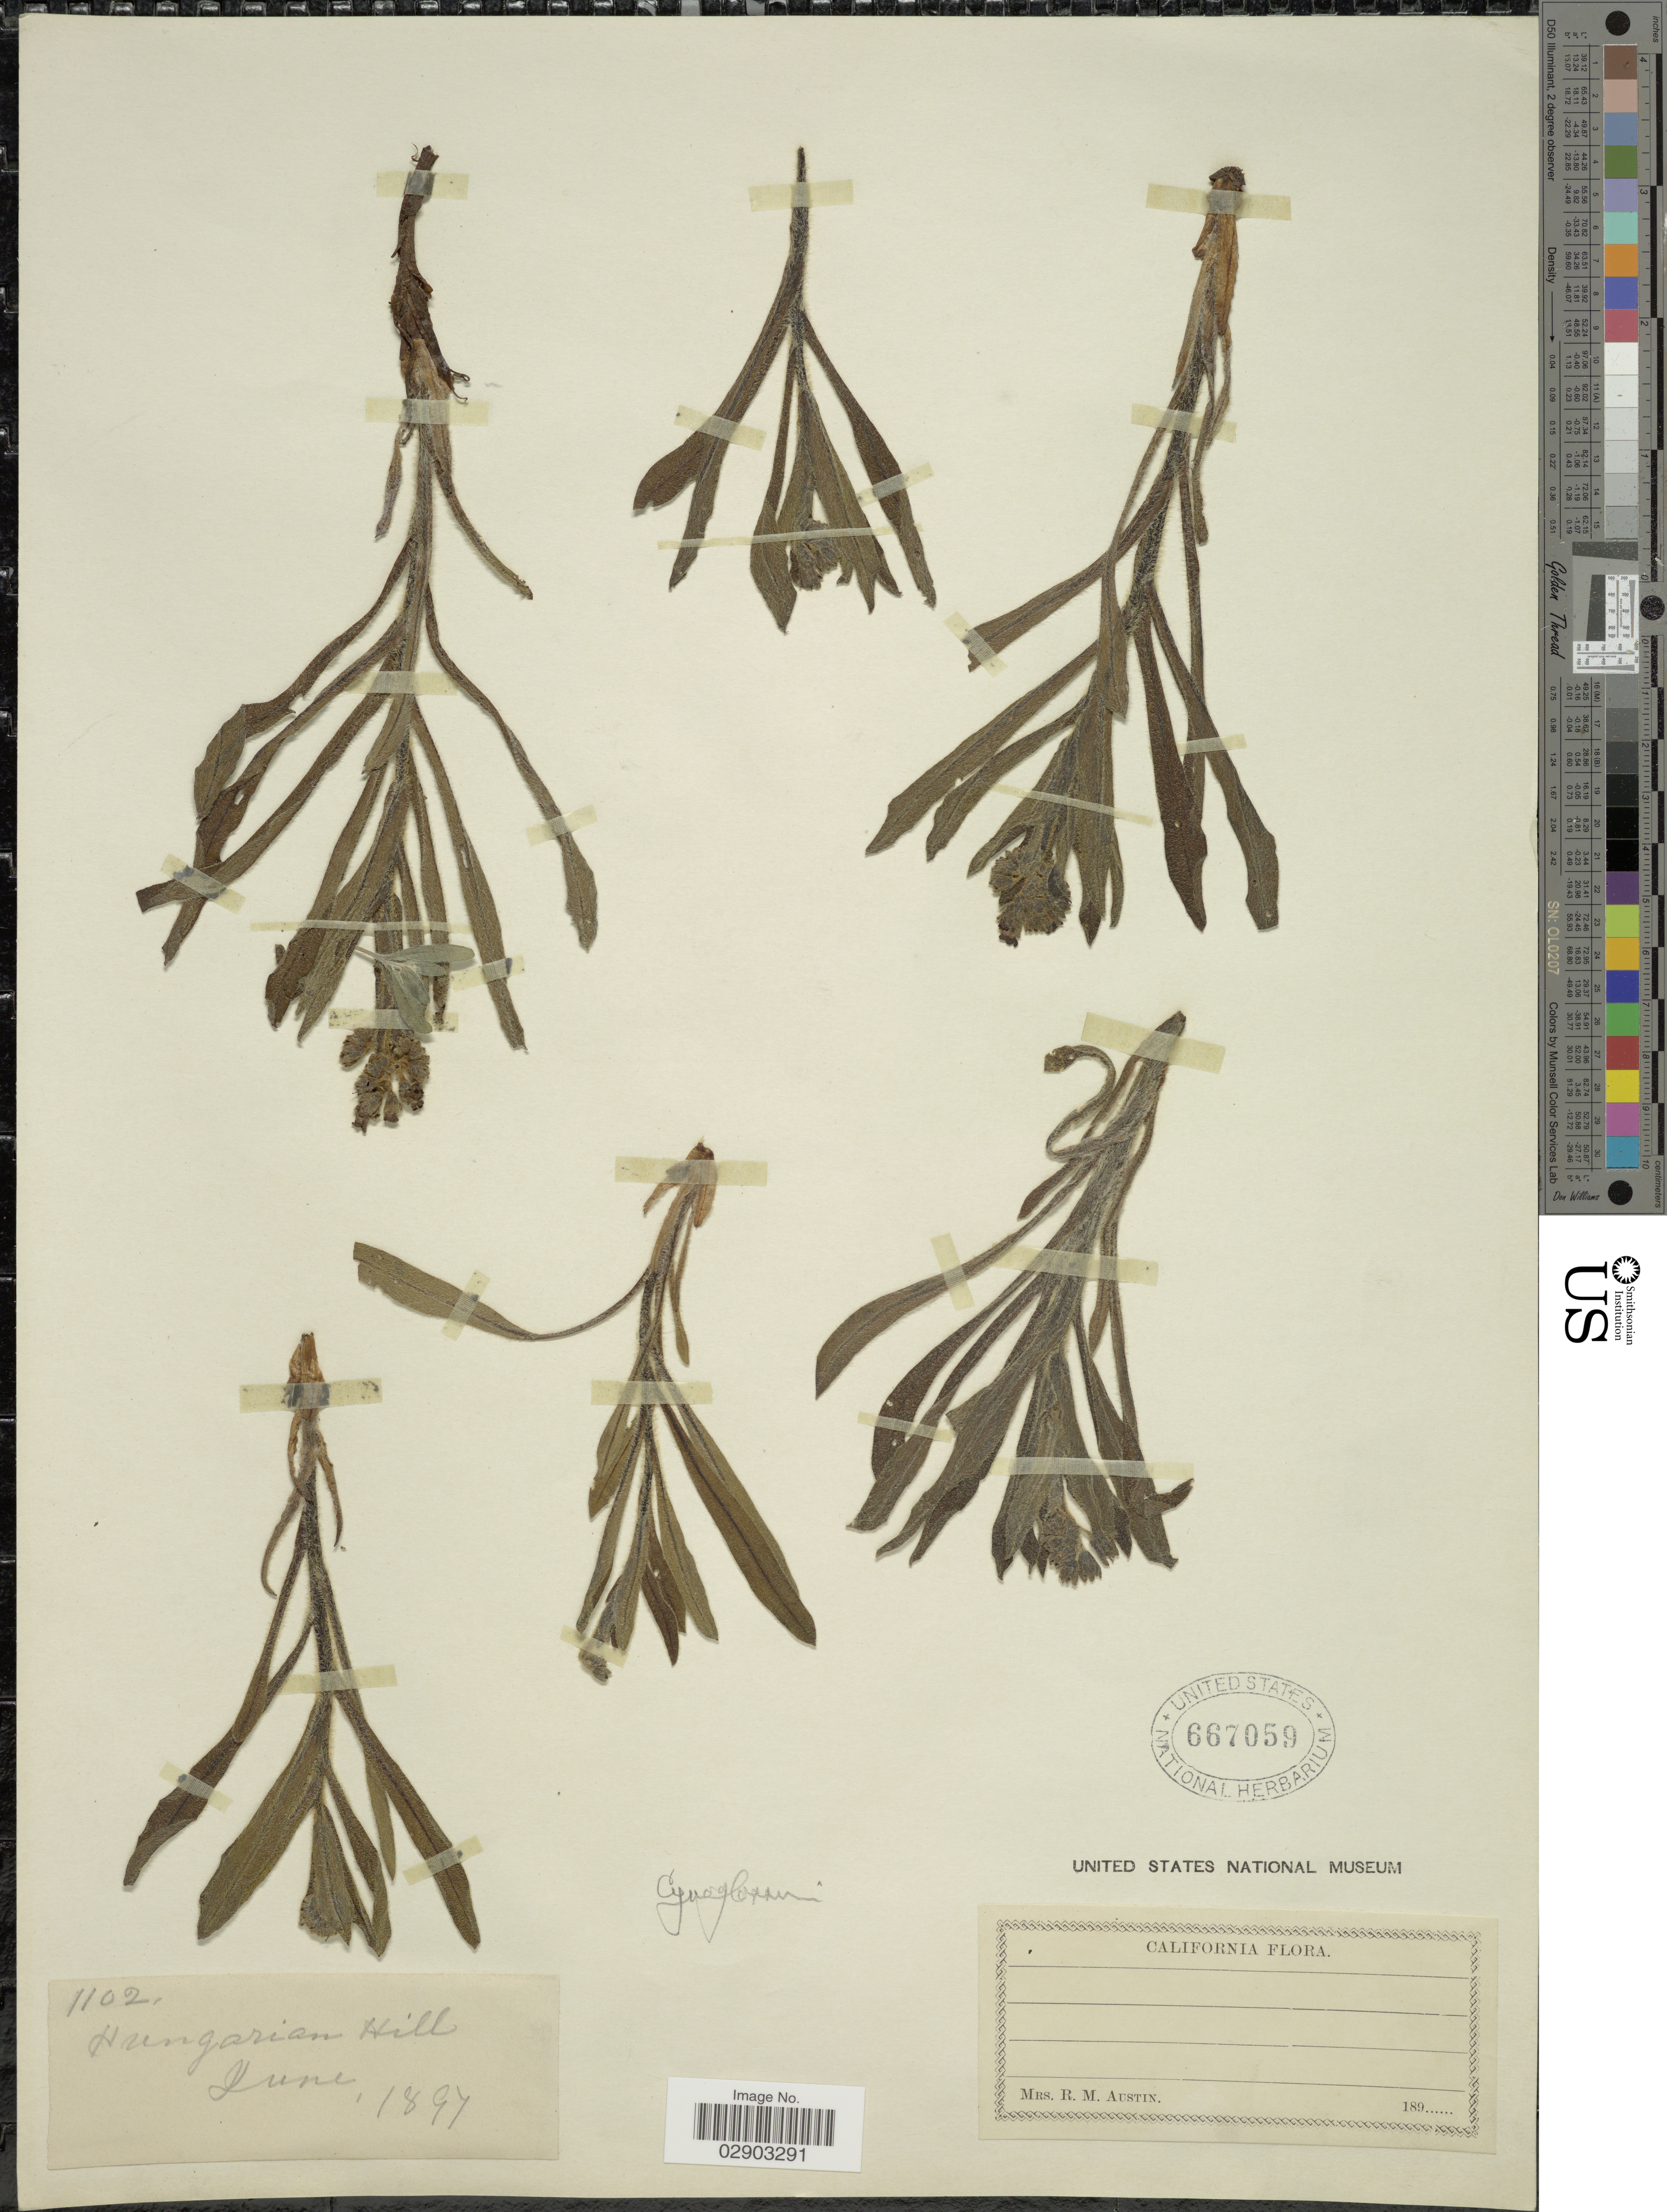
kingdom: Plantae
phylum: Tracheophyta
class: Magnoliopsida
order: Boraginales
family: Boraginaceae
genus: Cynoglossum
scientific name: Cynoglossum sp.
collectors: R. Austin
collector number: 1102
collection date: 1897-06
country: United States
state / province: California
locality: Hungarian Hill.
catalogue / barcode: US 667059